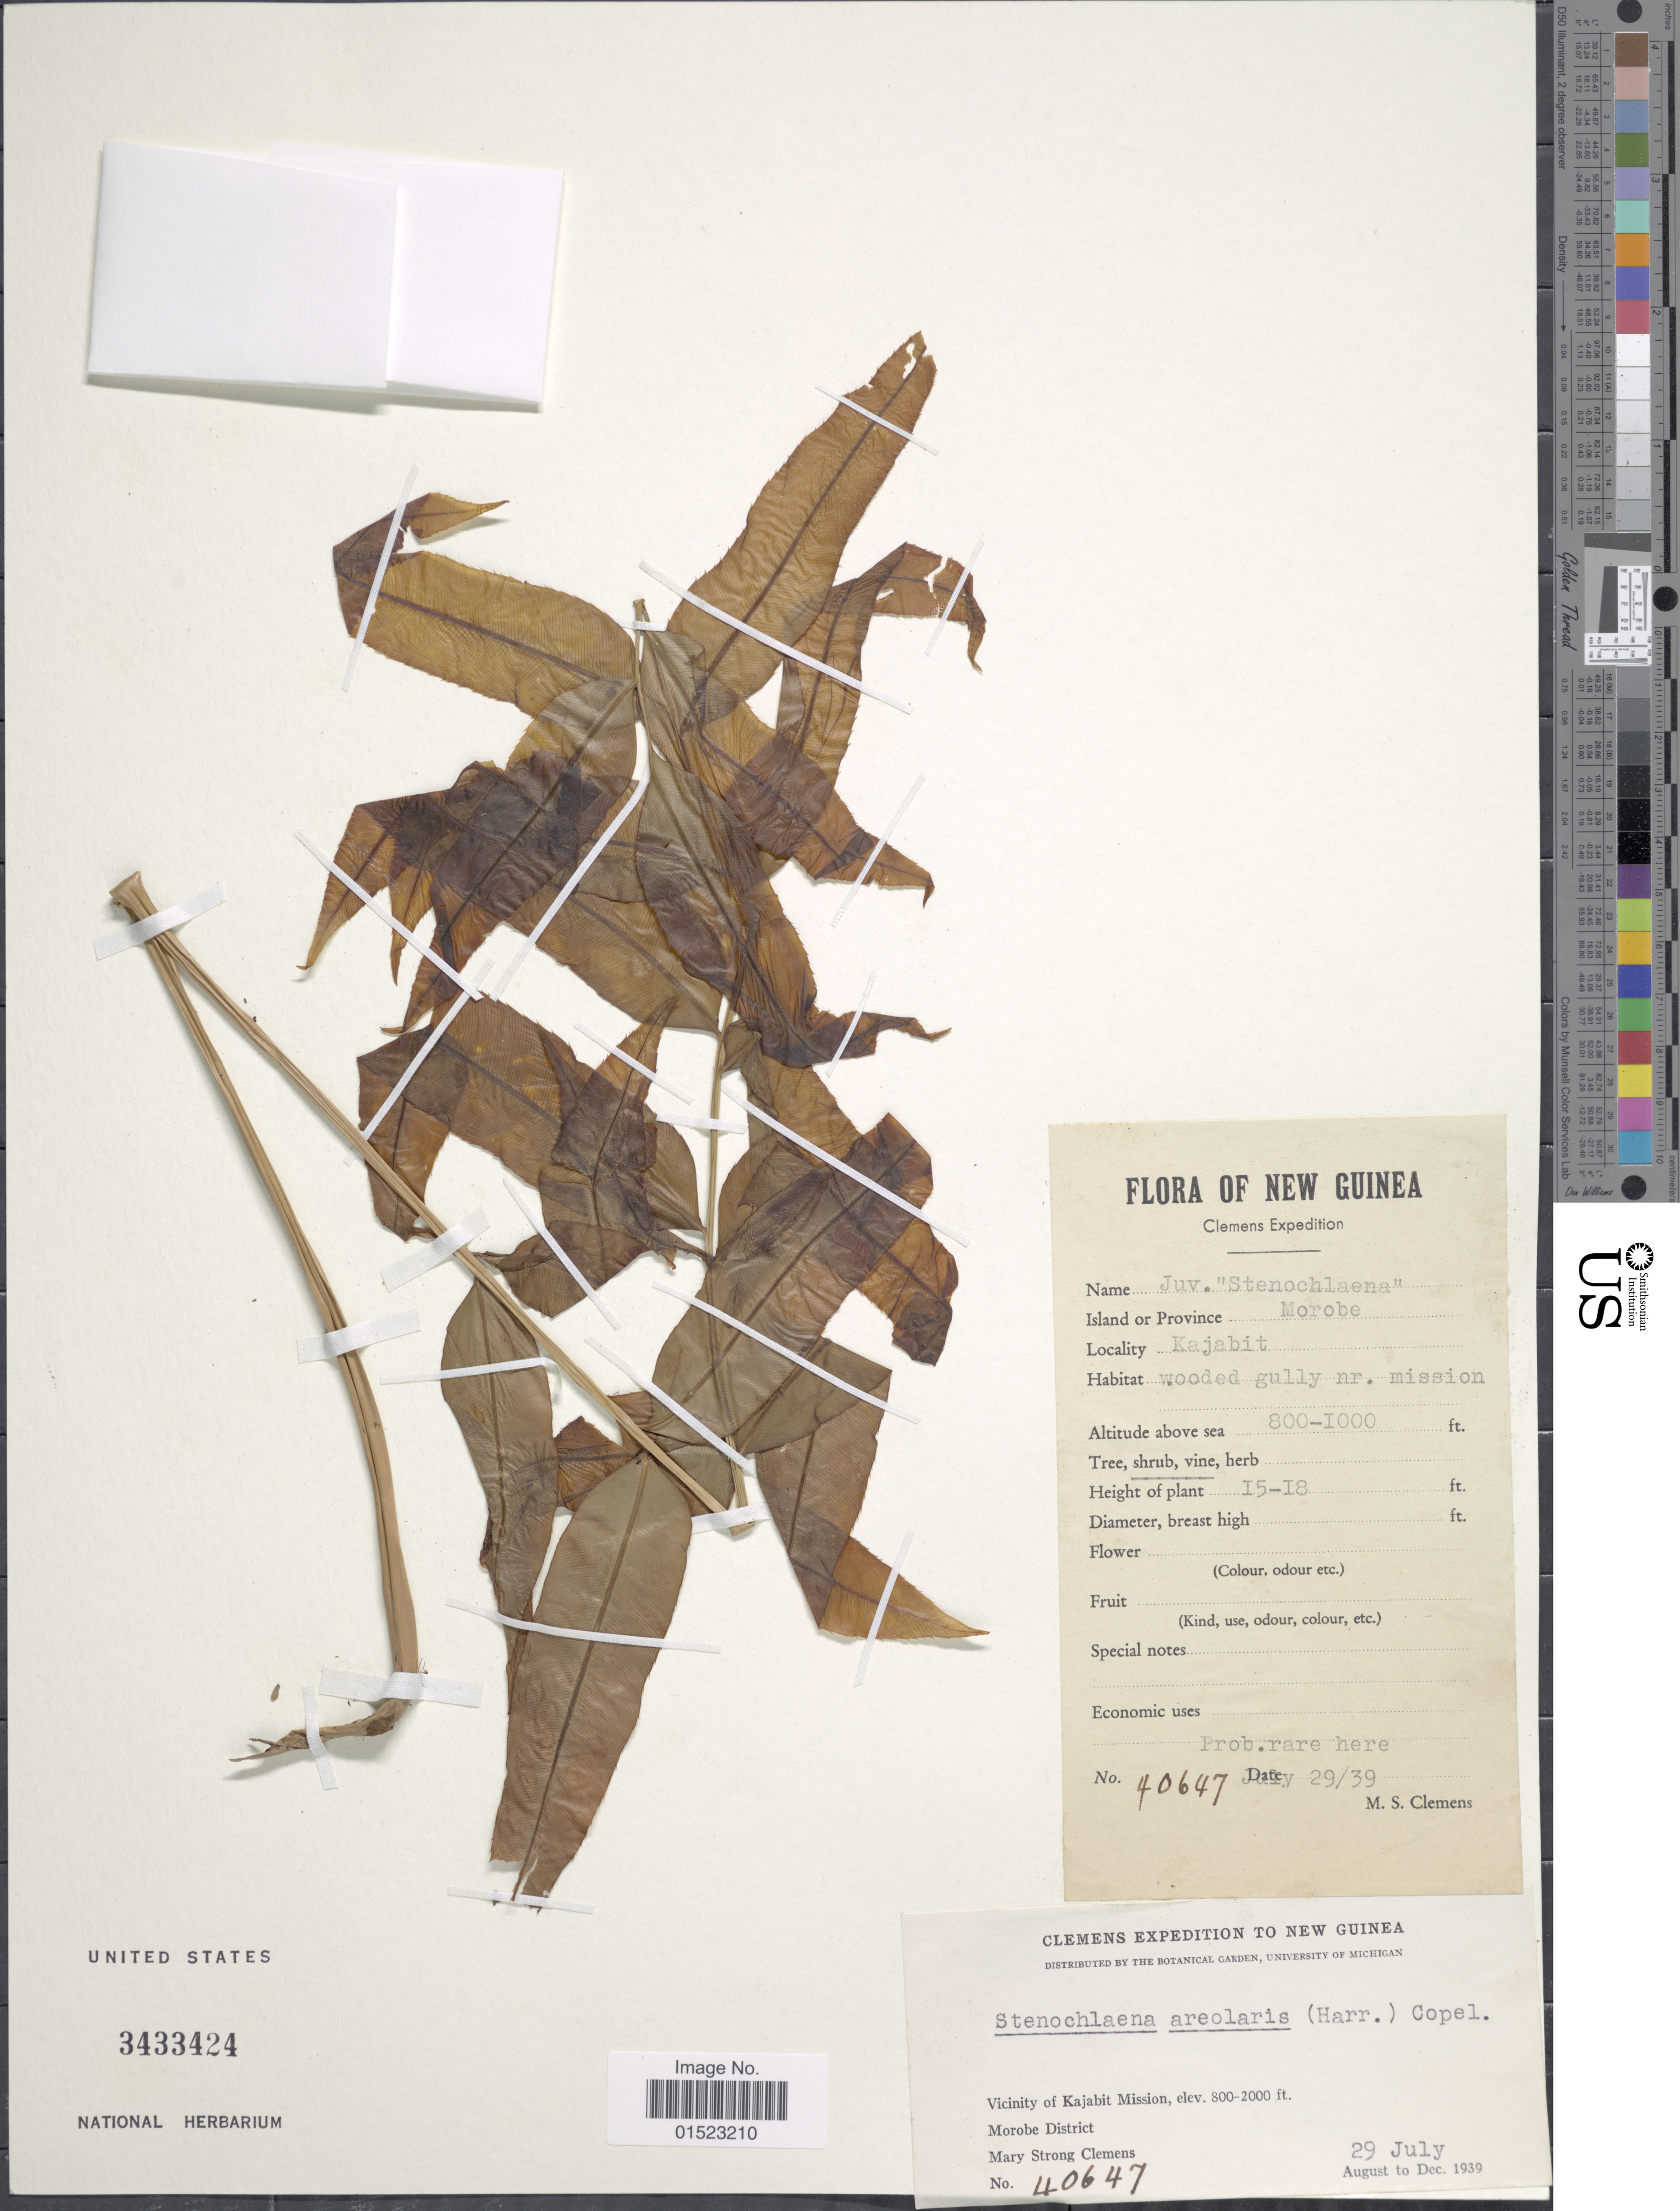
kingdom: Plantae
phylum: Tracheophyta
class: Polypodiopsida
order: Polypodiales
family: Blechnaceae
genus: Stenochlaena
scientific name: Stenochlaena areolaris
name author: (Harr.) Copel.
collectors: M. S. Clemens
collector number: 40647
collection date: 1939-07-29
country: Papua New Guinea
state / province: Morobe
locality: Vicinity of Kajabit Mission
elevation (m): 244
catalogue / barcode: US 3433424